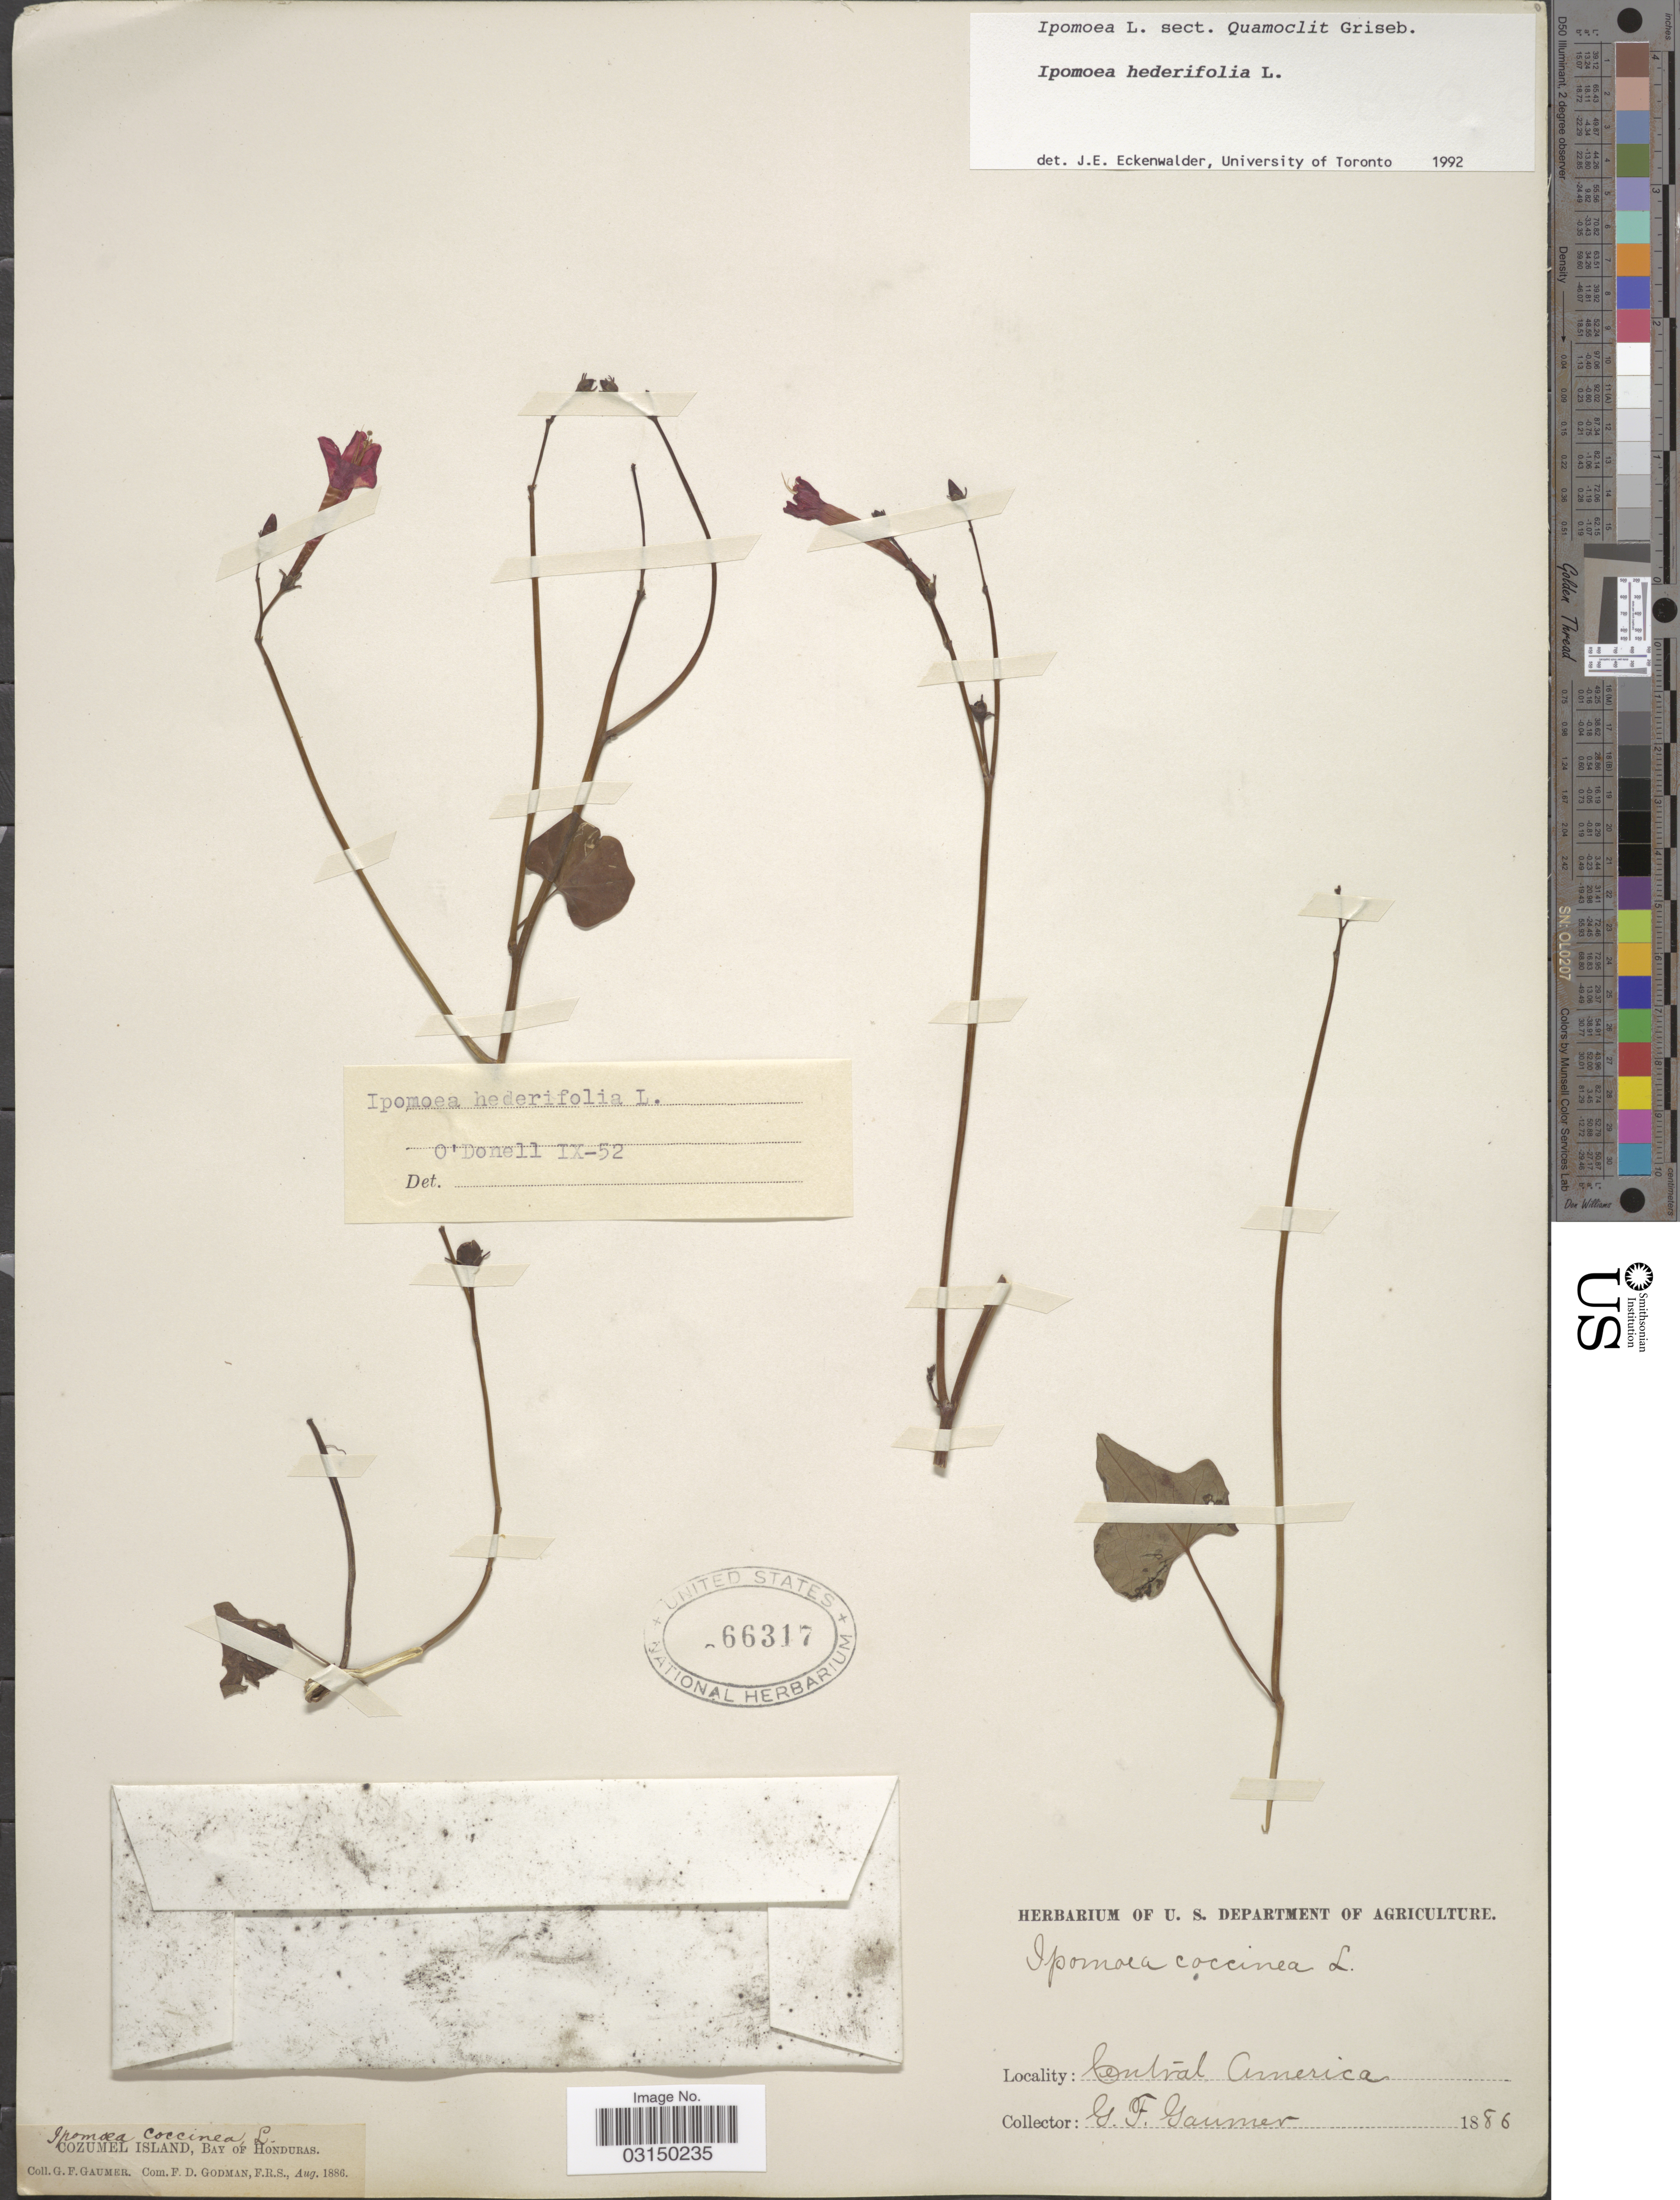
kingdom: Plantae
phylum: Tracheophyta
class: Magnoliopsida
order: Solanales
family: Convolvulaceae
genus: Ipomoea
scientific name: Ipomoea hederifolia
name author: L.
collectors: G. F. Gaumer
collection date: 1886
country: Honduras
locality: Cozumel Island, Bay of Honduras. Central America.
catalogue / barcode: US 66317